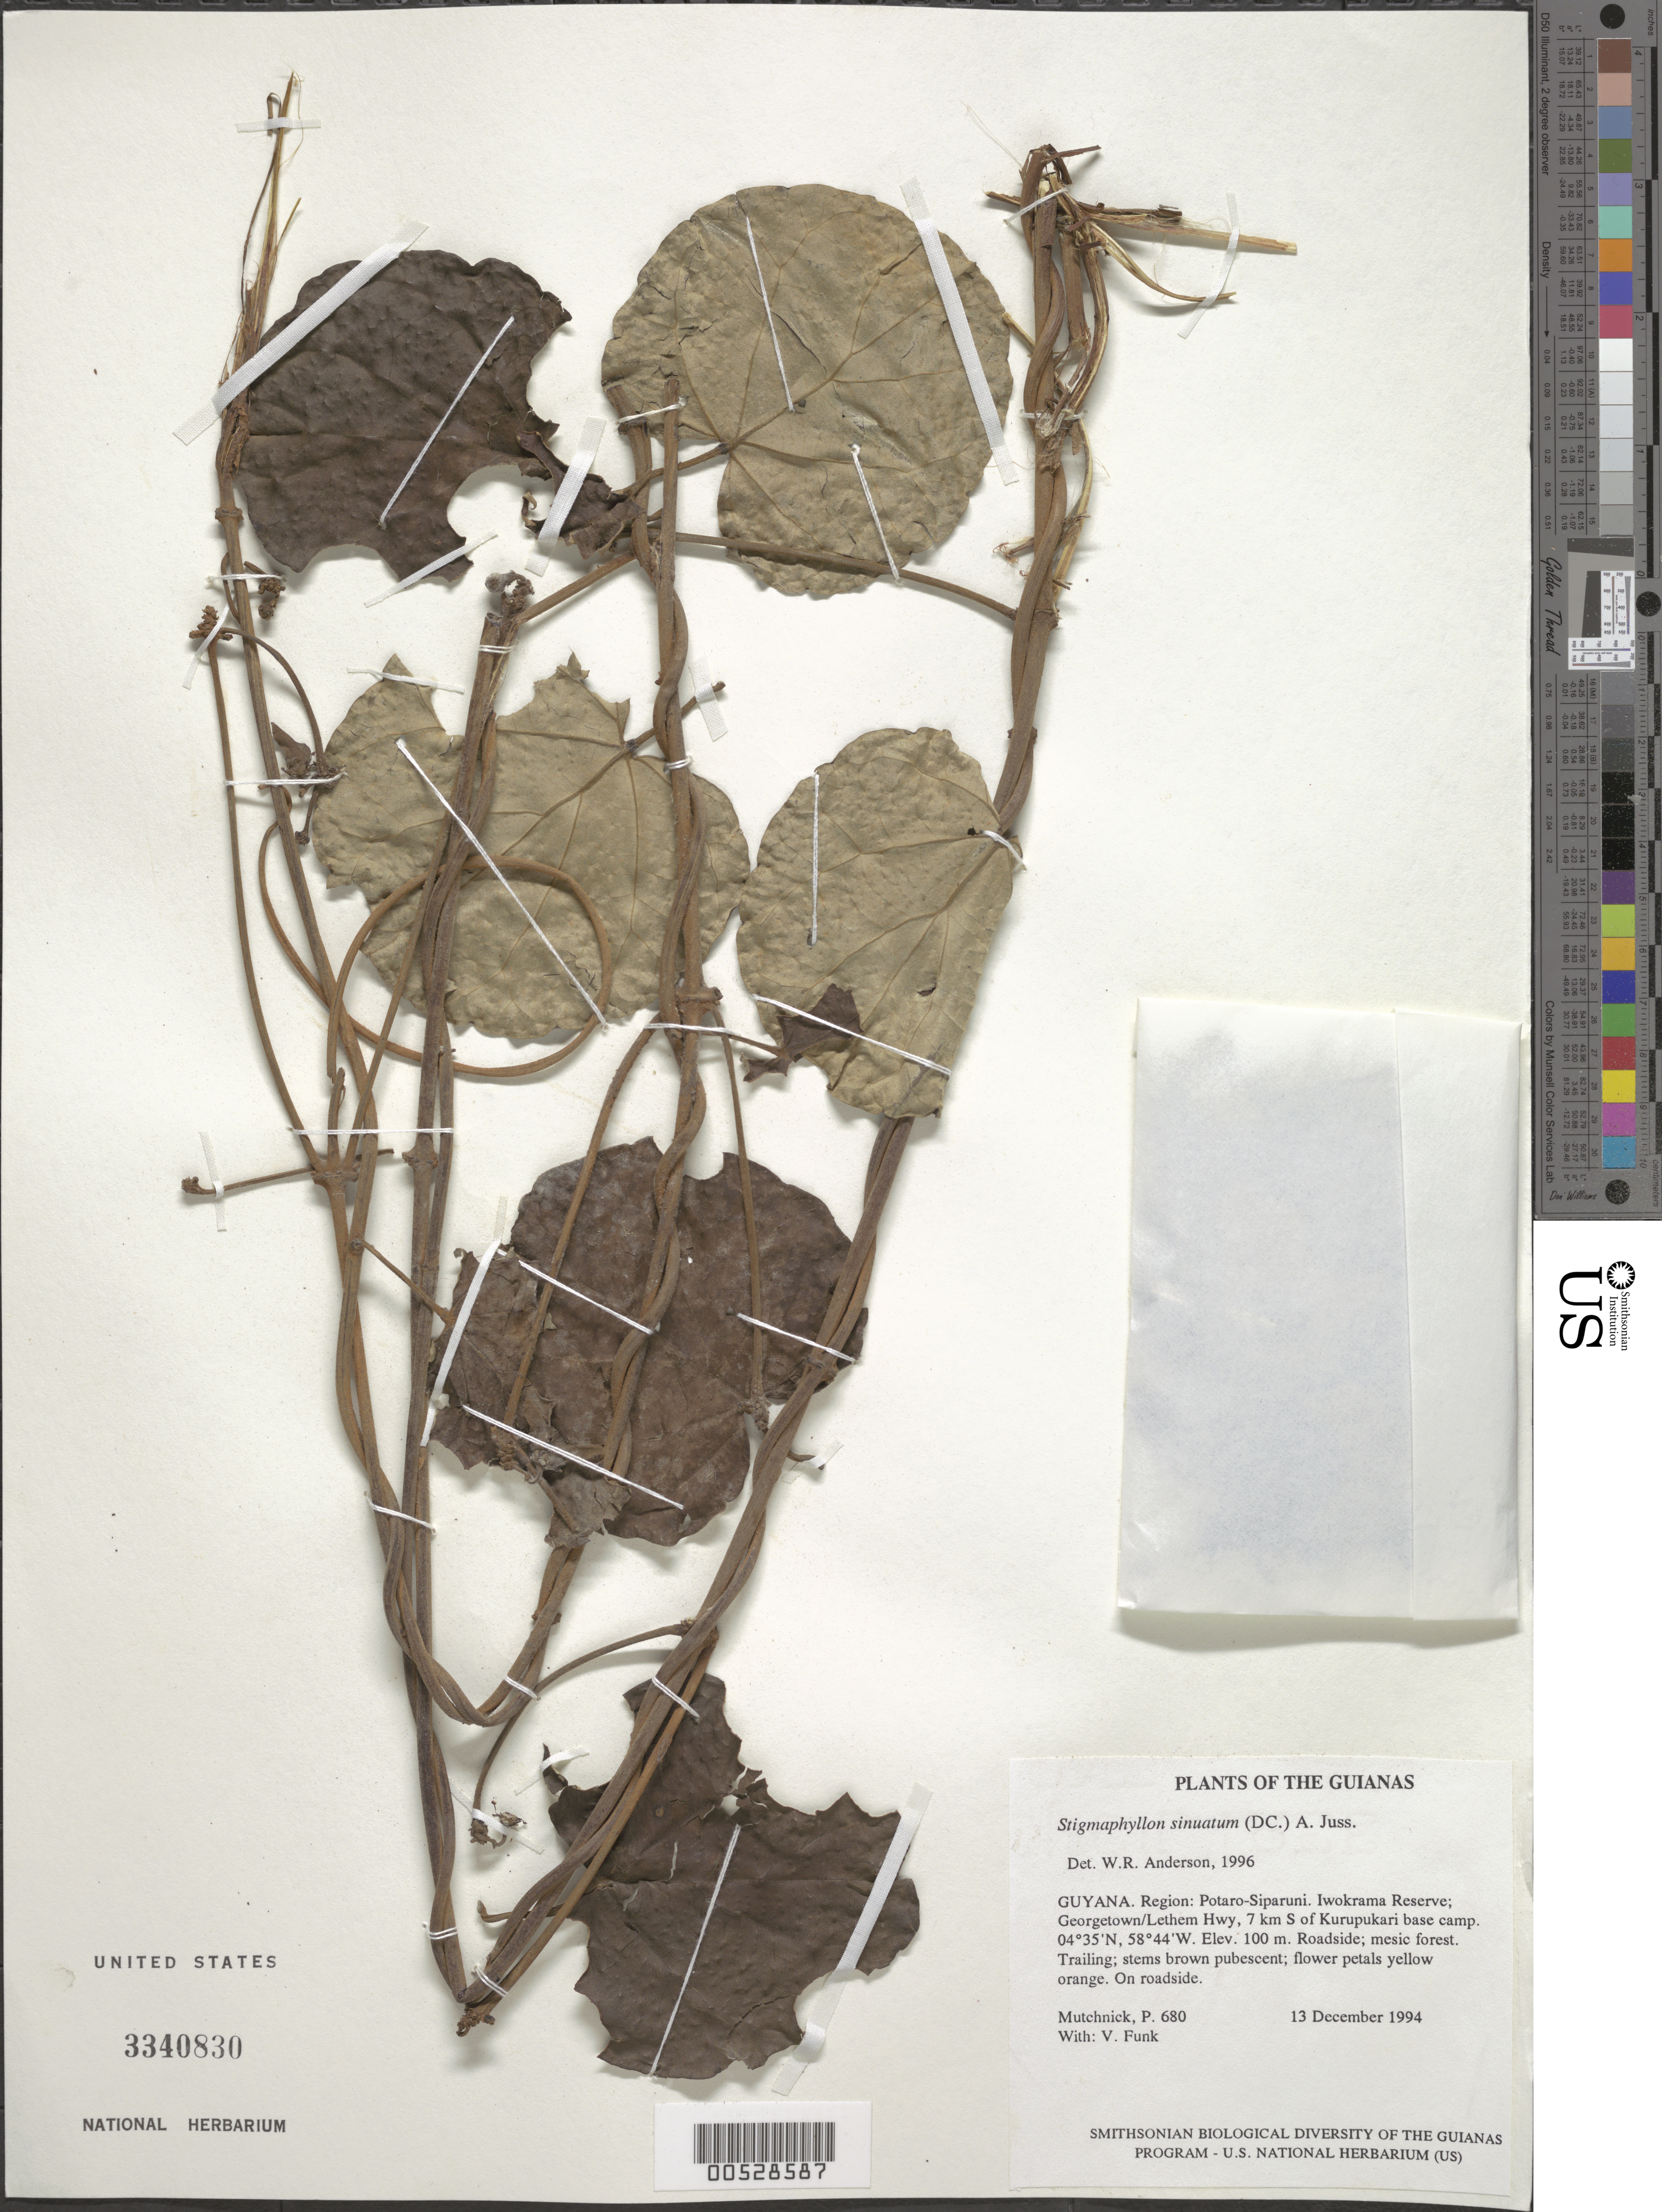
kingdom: Plantae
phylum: Tracheophyta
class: Magnoliopsida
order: Malpighiales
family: Malpighiaceae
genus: Stigmaphyllon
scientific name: Stigmaphyllon sinuatum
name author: (DC.) A. Juss.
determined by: Anderson, W. R., (MICH), University of Michigan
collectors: P. Mutchnick & V. Funk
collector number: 680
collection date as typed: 13 December 1994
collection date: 1994-12-13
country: Guyana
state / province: Potaro-Siparuni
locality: Iwokrama Reserve; Georgetown/Lethem Hwy, 7 km S of Kurupukari base camp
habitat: Roadside; mesic forest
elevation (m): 100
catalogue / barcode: US 3340830